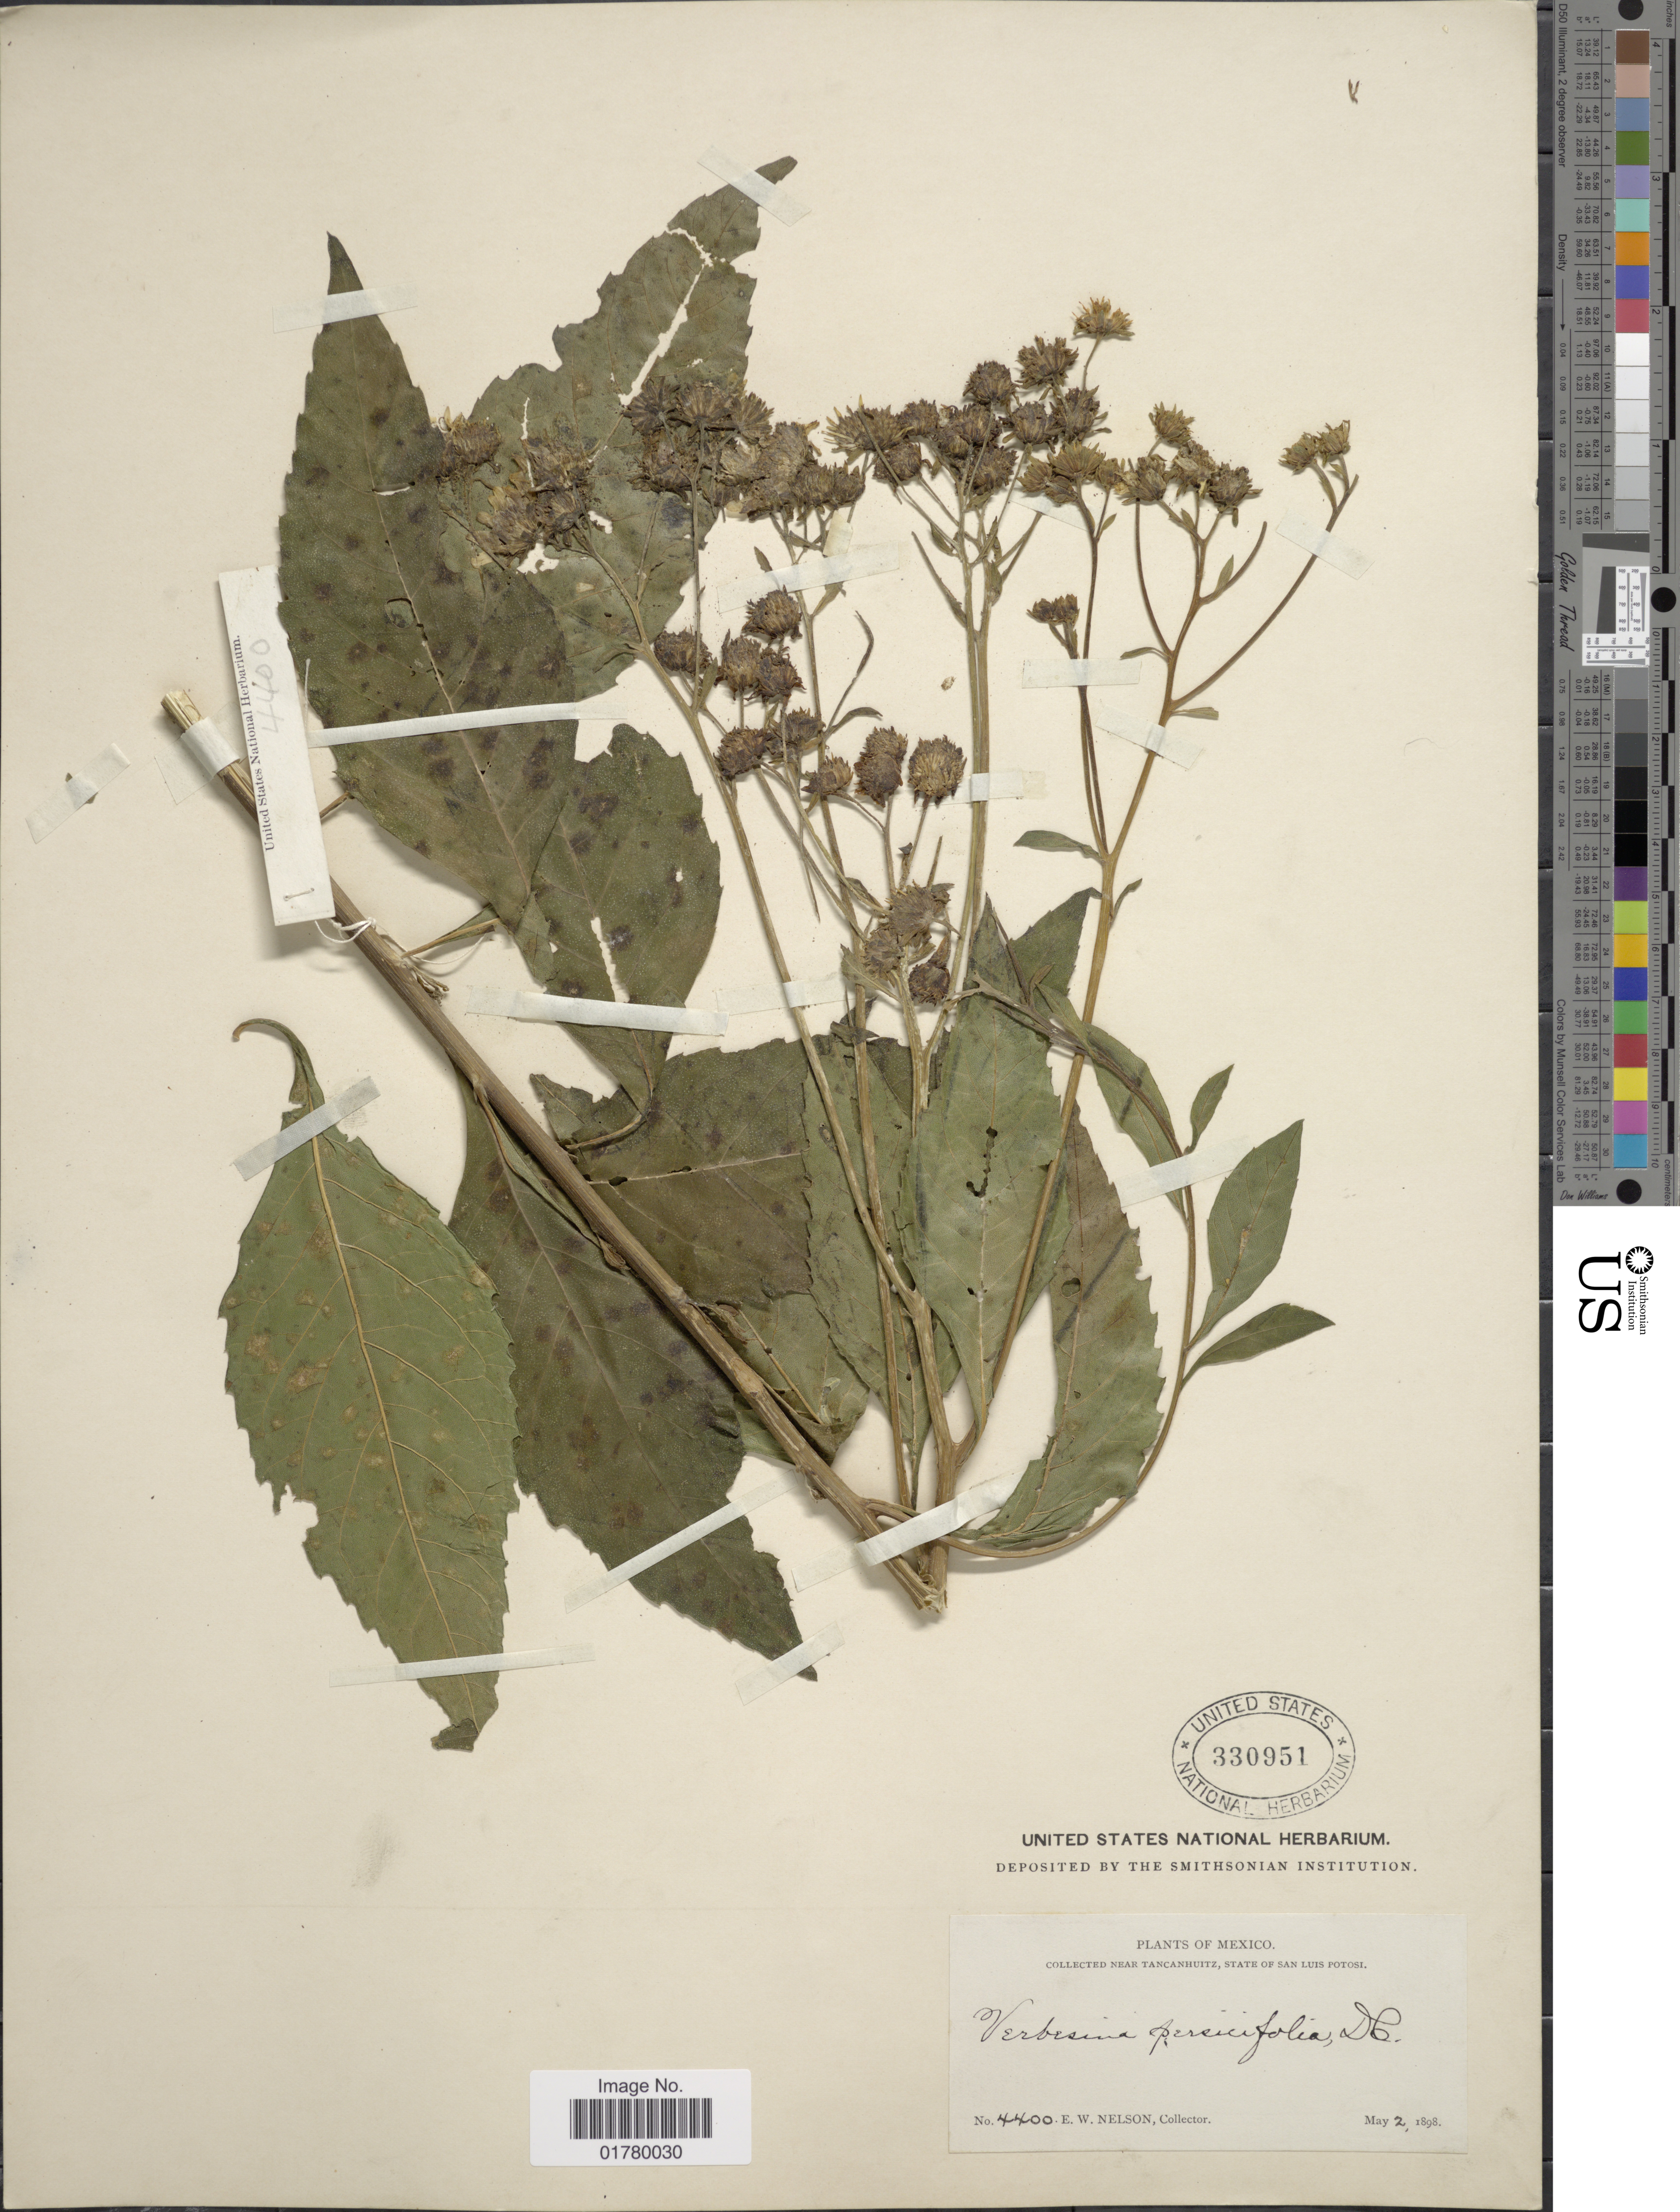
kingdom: Plantae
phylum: Tracheophyta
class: Magnoliopsida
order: Asterales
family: Asteraceae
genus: Verbesina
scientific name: Verbesina persicifolia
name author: DC.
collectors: E. W. Nelson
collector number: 4400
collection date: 1898-05-02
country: Mexico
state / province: San Luis Potosí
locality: Near Tancanhuitz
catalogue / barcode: US 330951